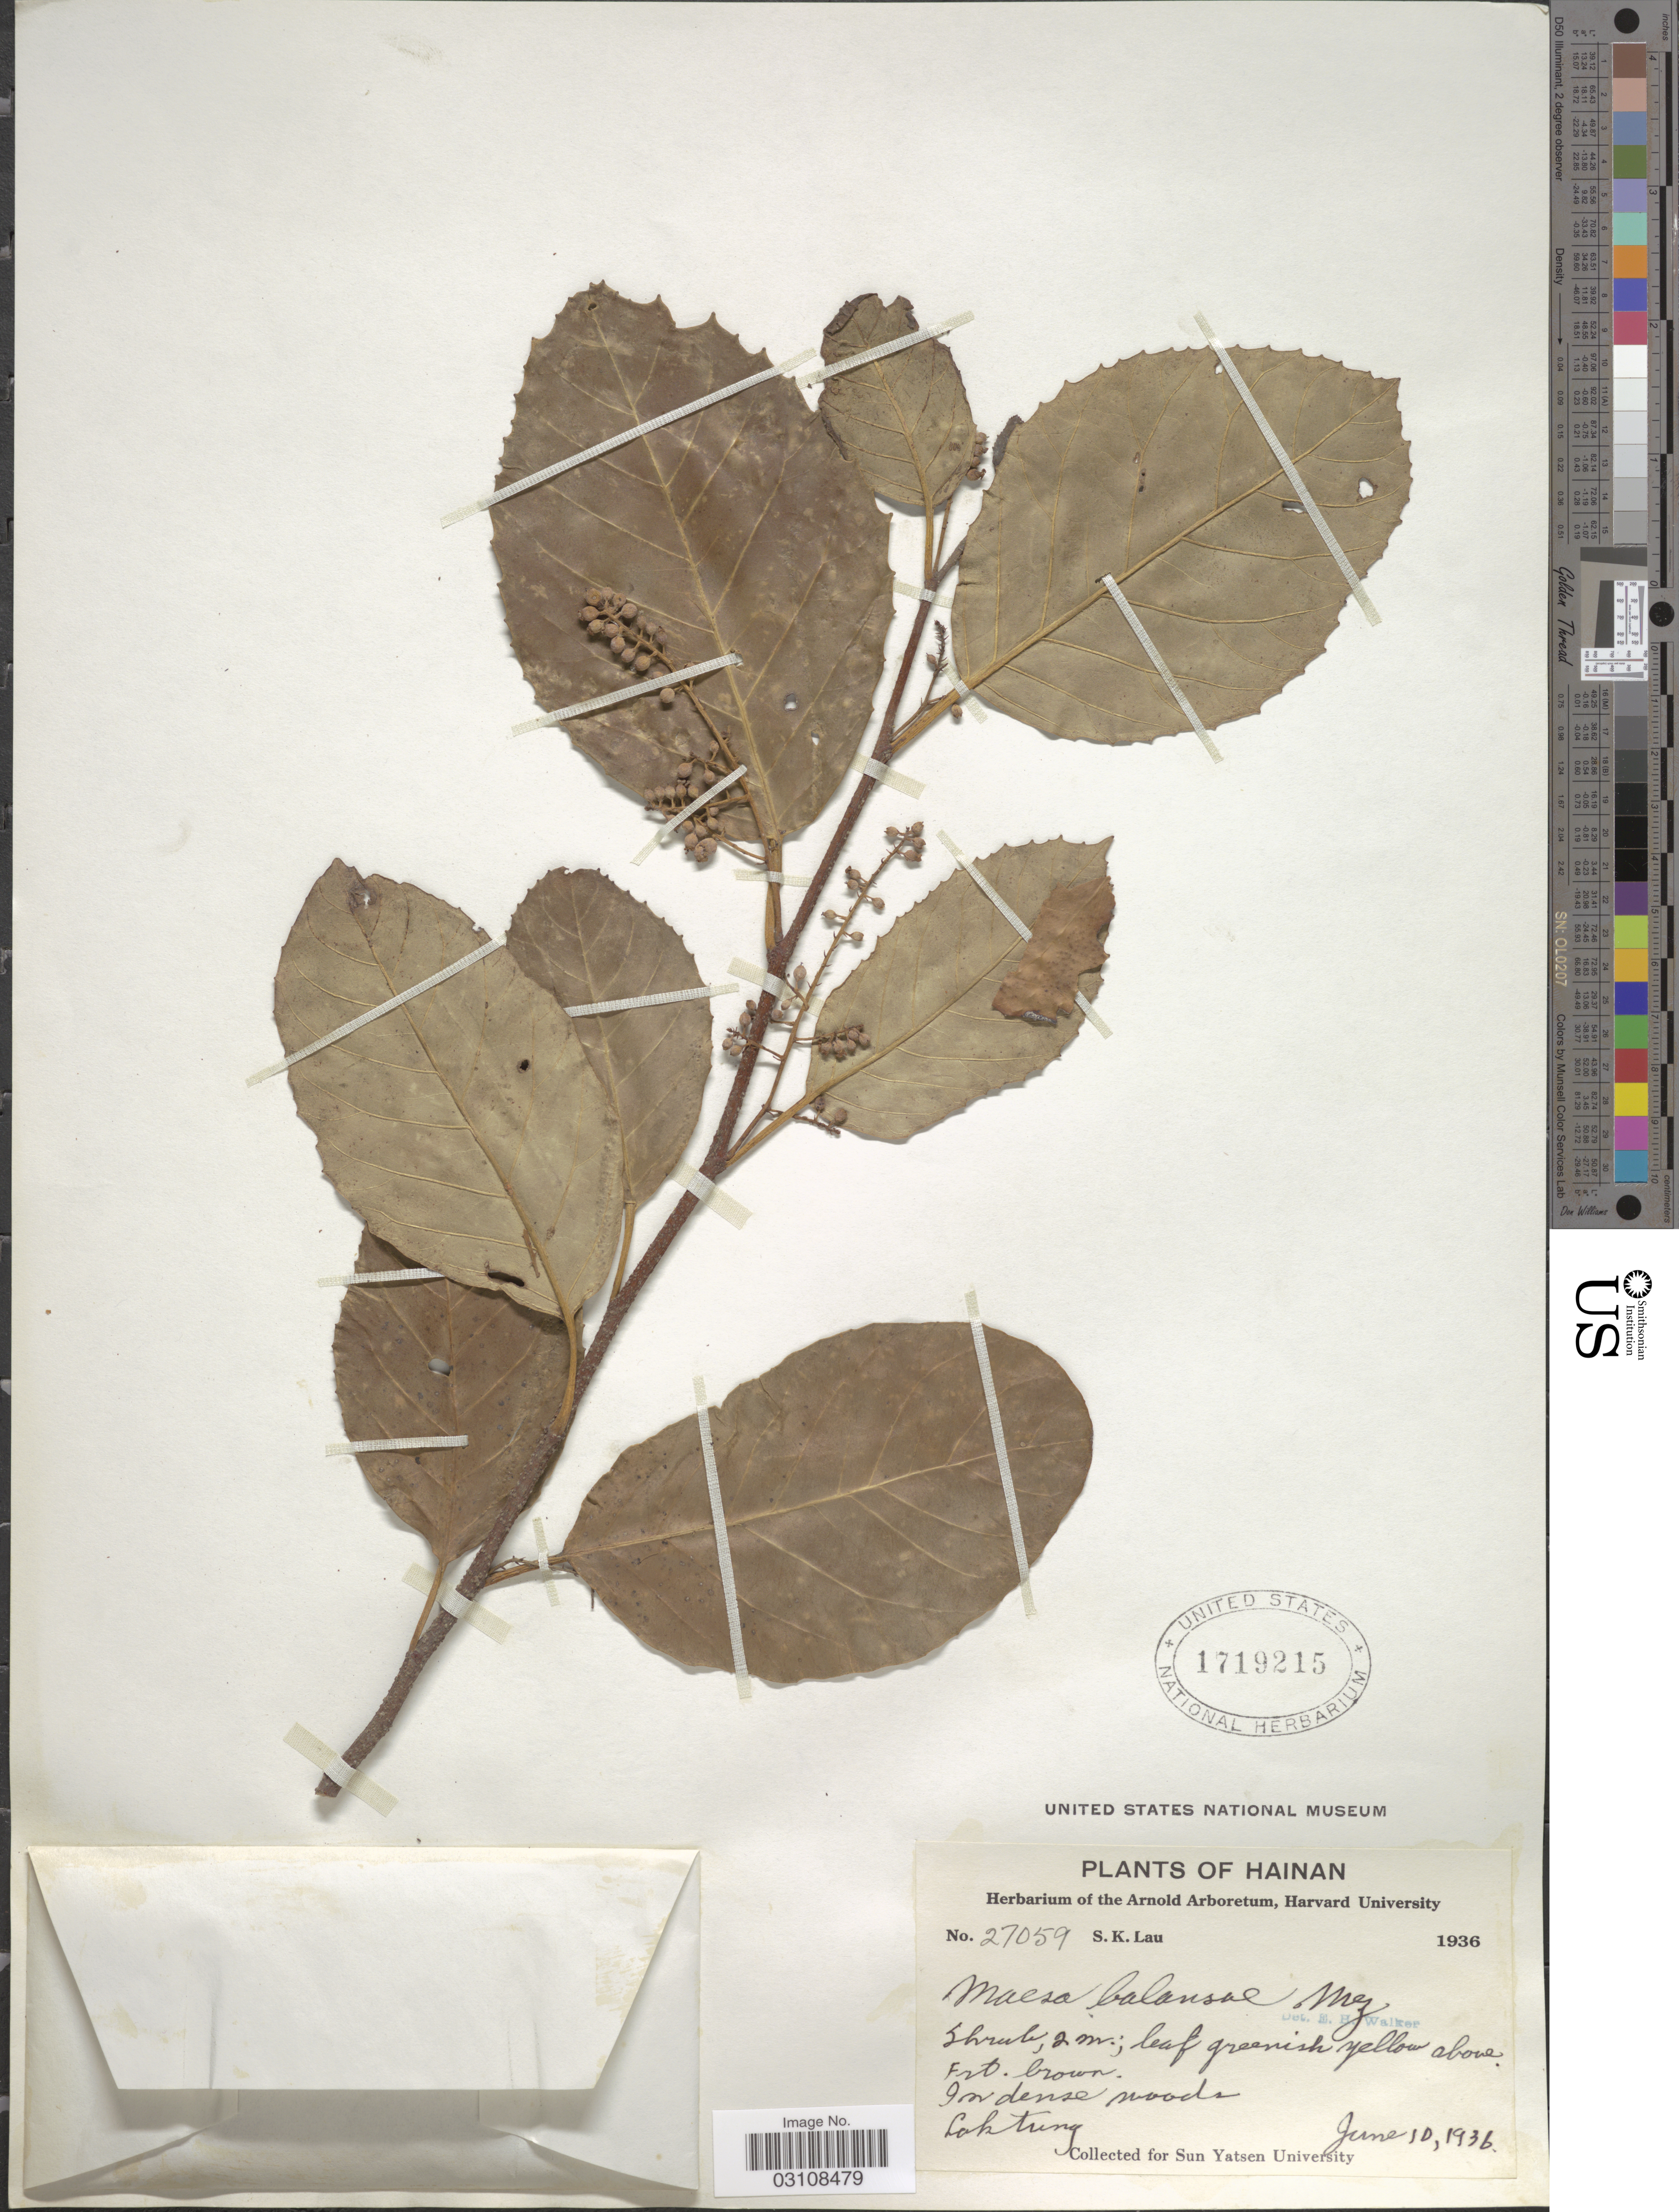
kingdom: Plantae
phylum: Tracheophyta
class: Magnoliopsida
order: Ericales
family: Primulaceae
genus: Maesa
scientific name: Maesa balansae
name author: Mez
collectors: S. K. Lau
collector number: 27059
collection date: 1936-06-10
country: China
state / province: Hainan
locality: Laktung.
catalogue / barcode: US 1719215